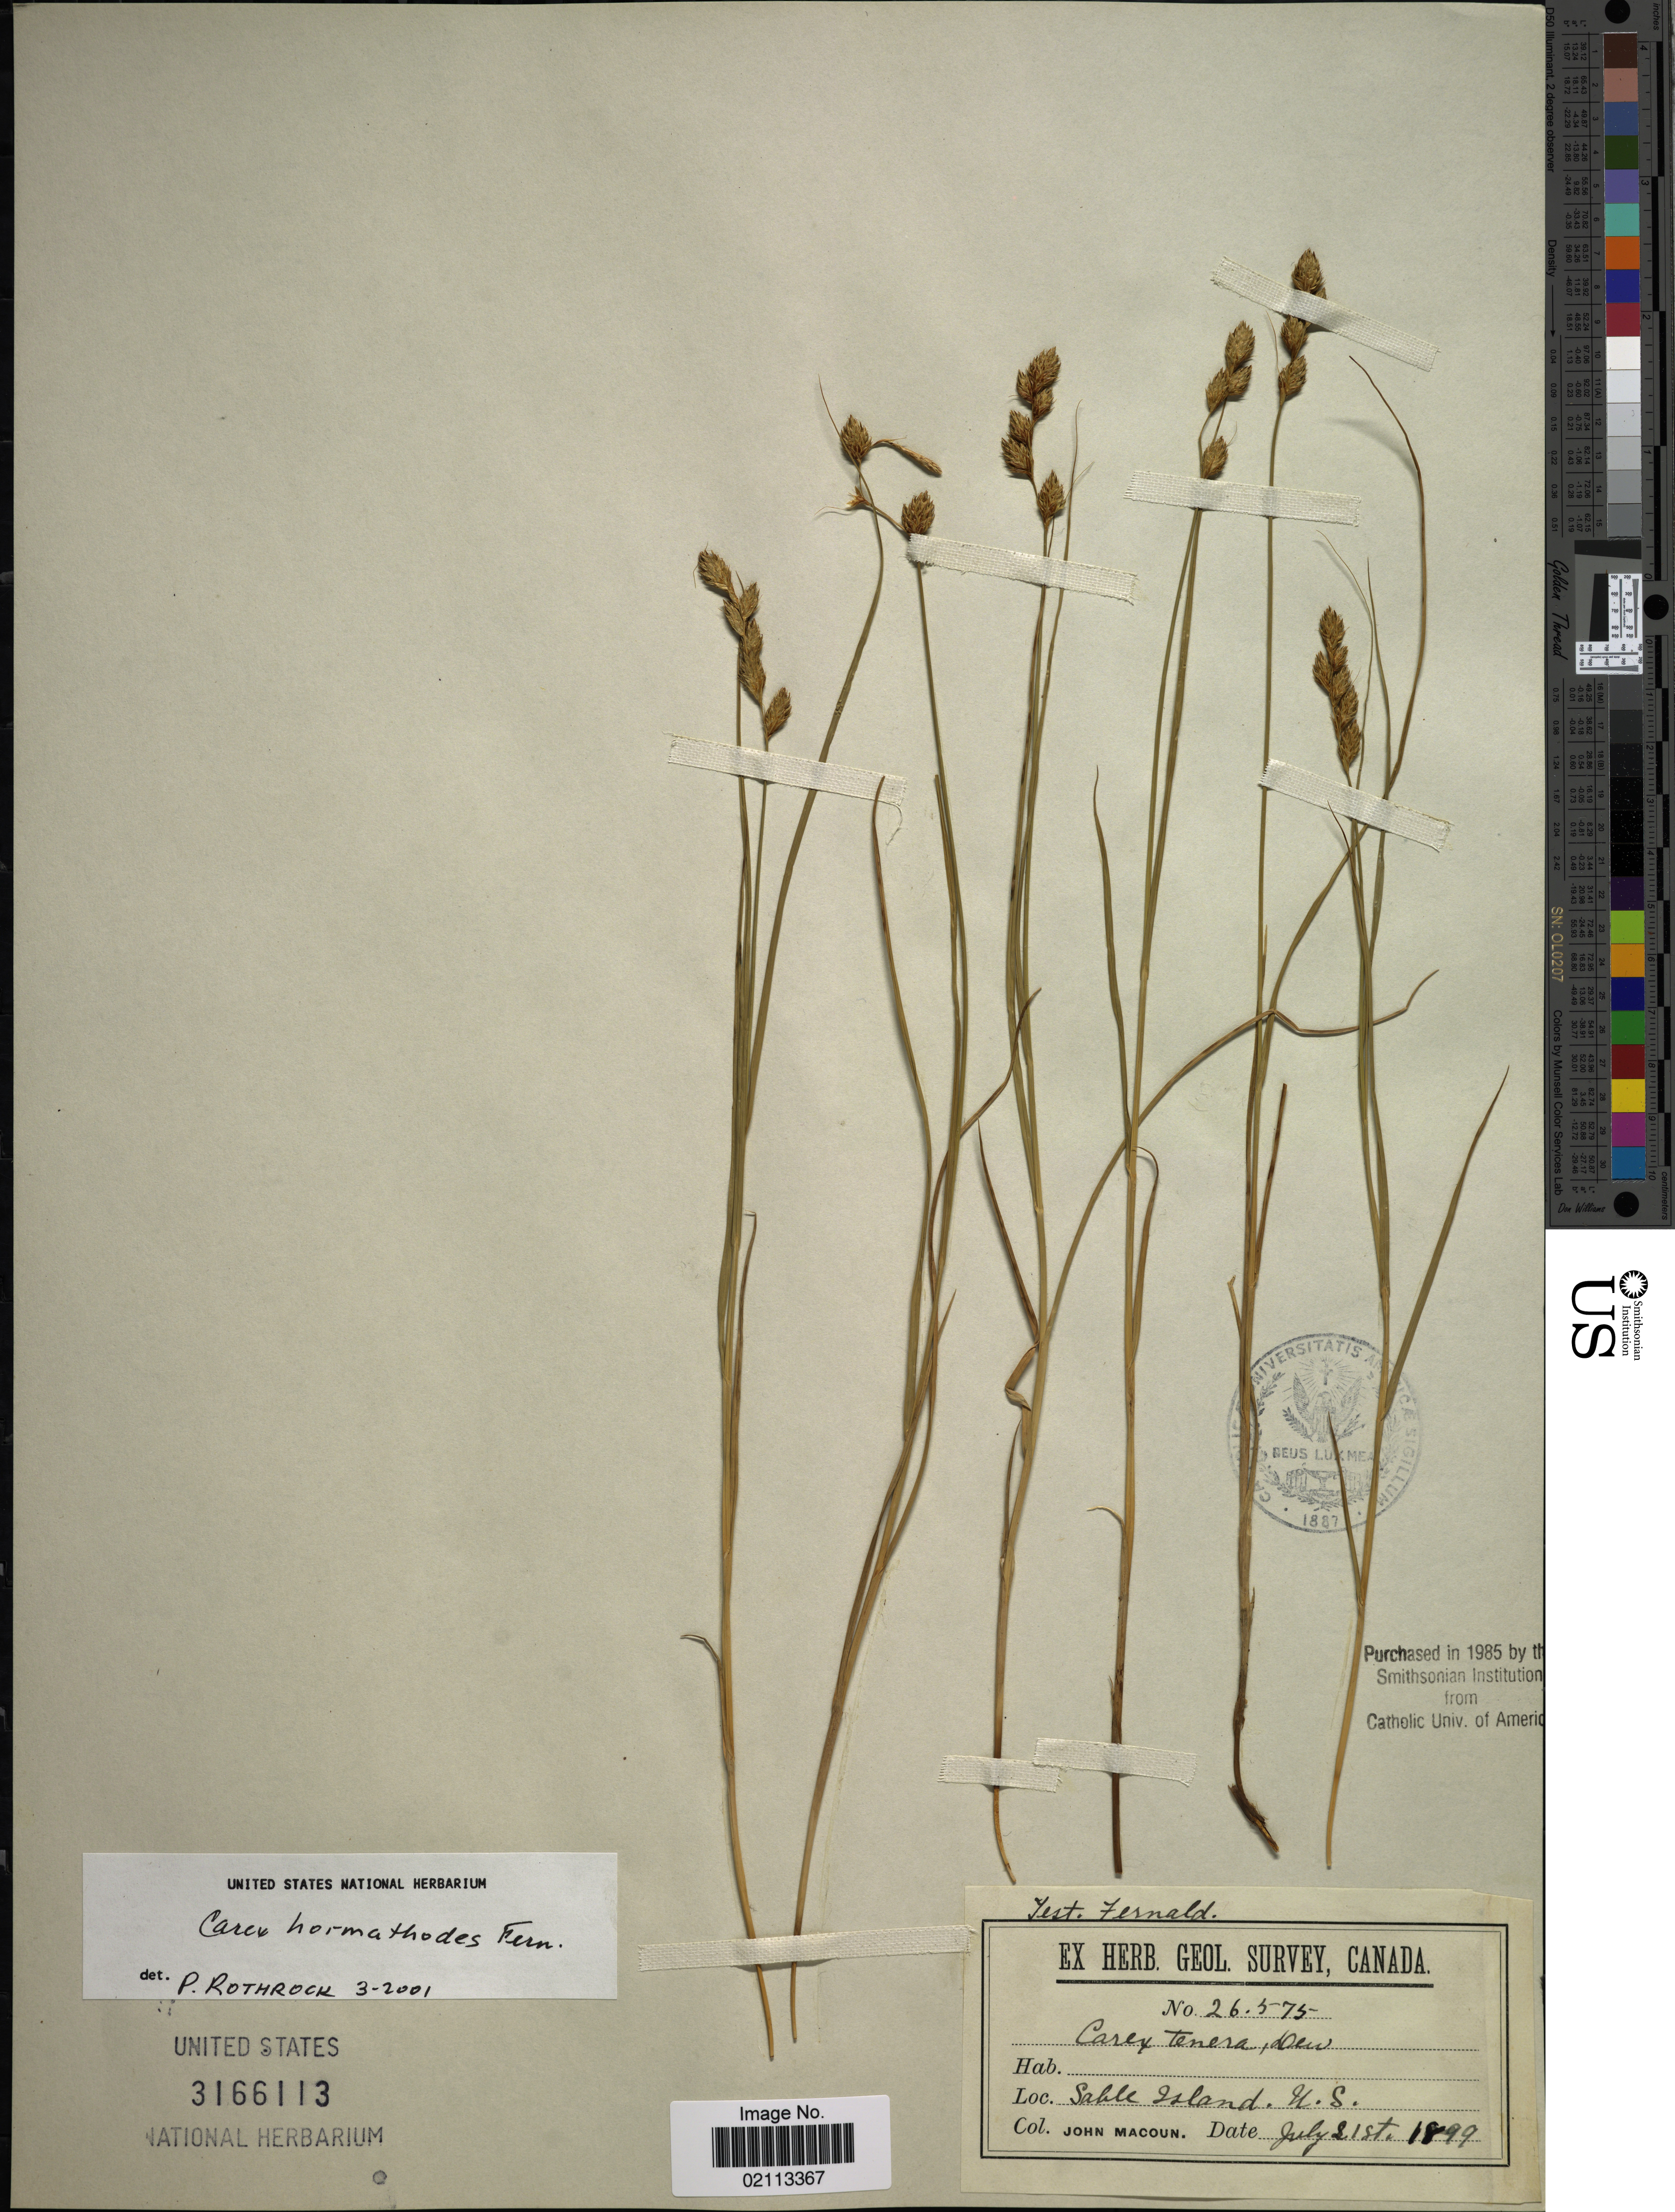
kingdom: Plantae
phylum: Tracheophyta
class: Liliopsida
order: Poales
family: Cyperaceae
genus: Carex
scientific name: Carex hormathodes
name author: Fernald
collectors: J. Macoun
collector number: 26575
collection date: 1899-07-01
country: Canada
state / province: Nova Scotia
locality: Sable Island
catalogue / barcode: US 3166113